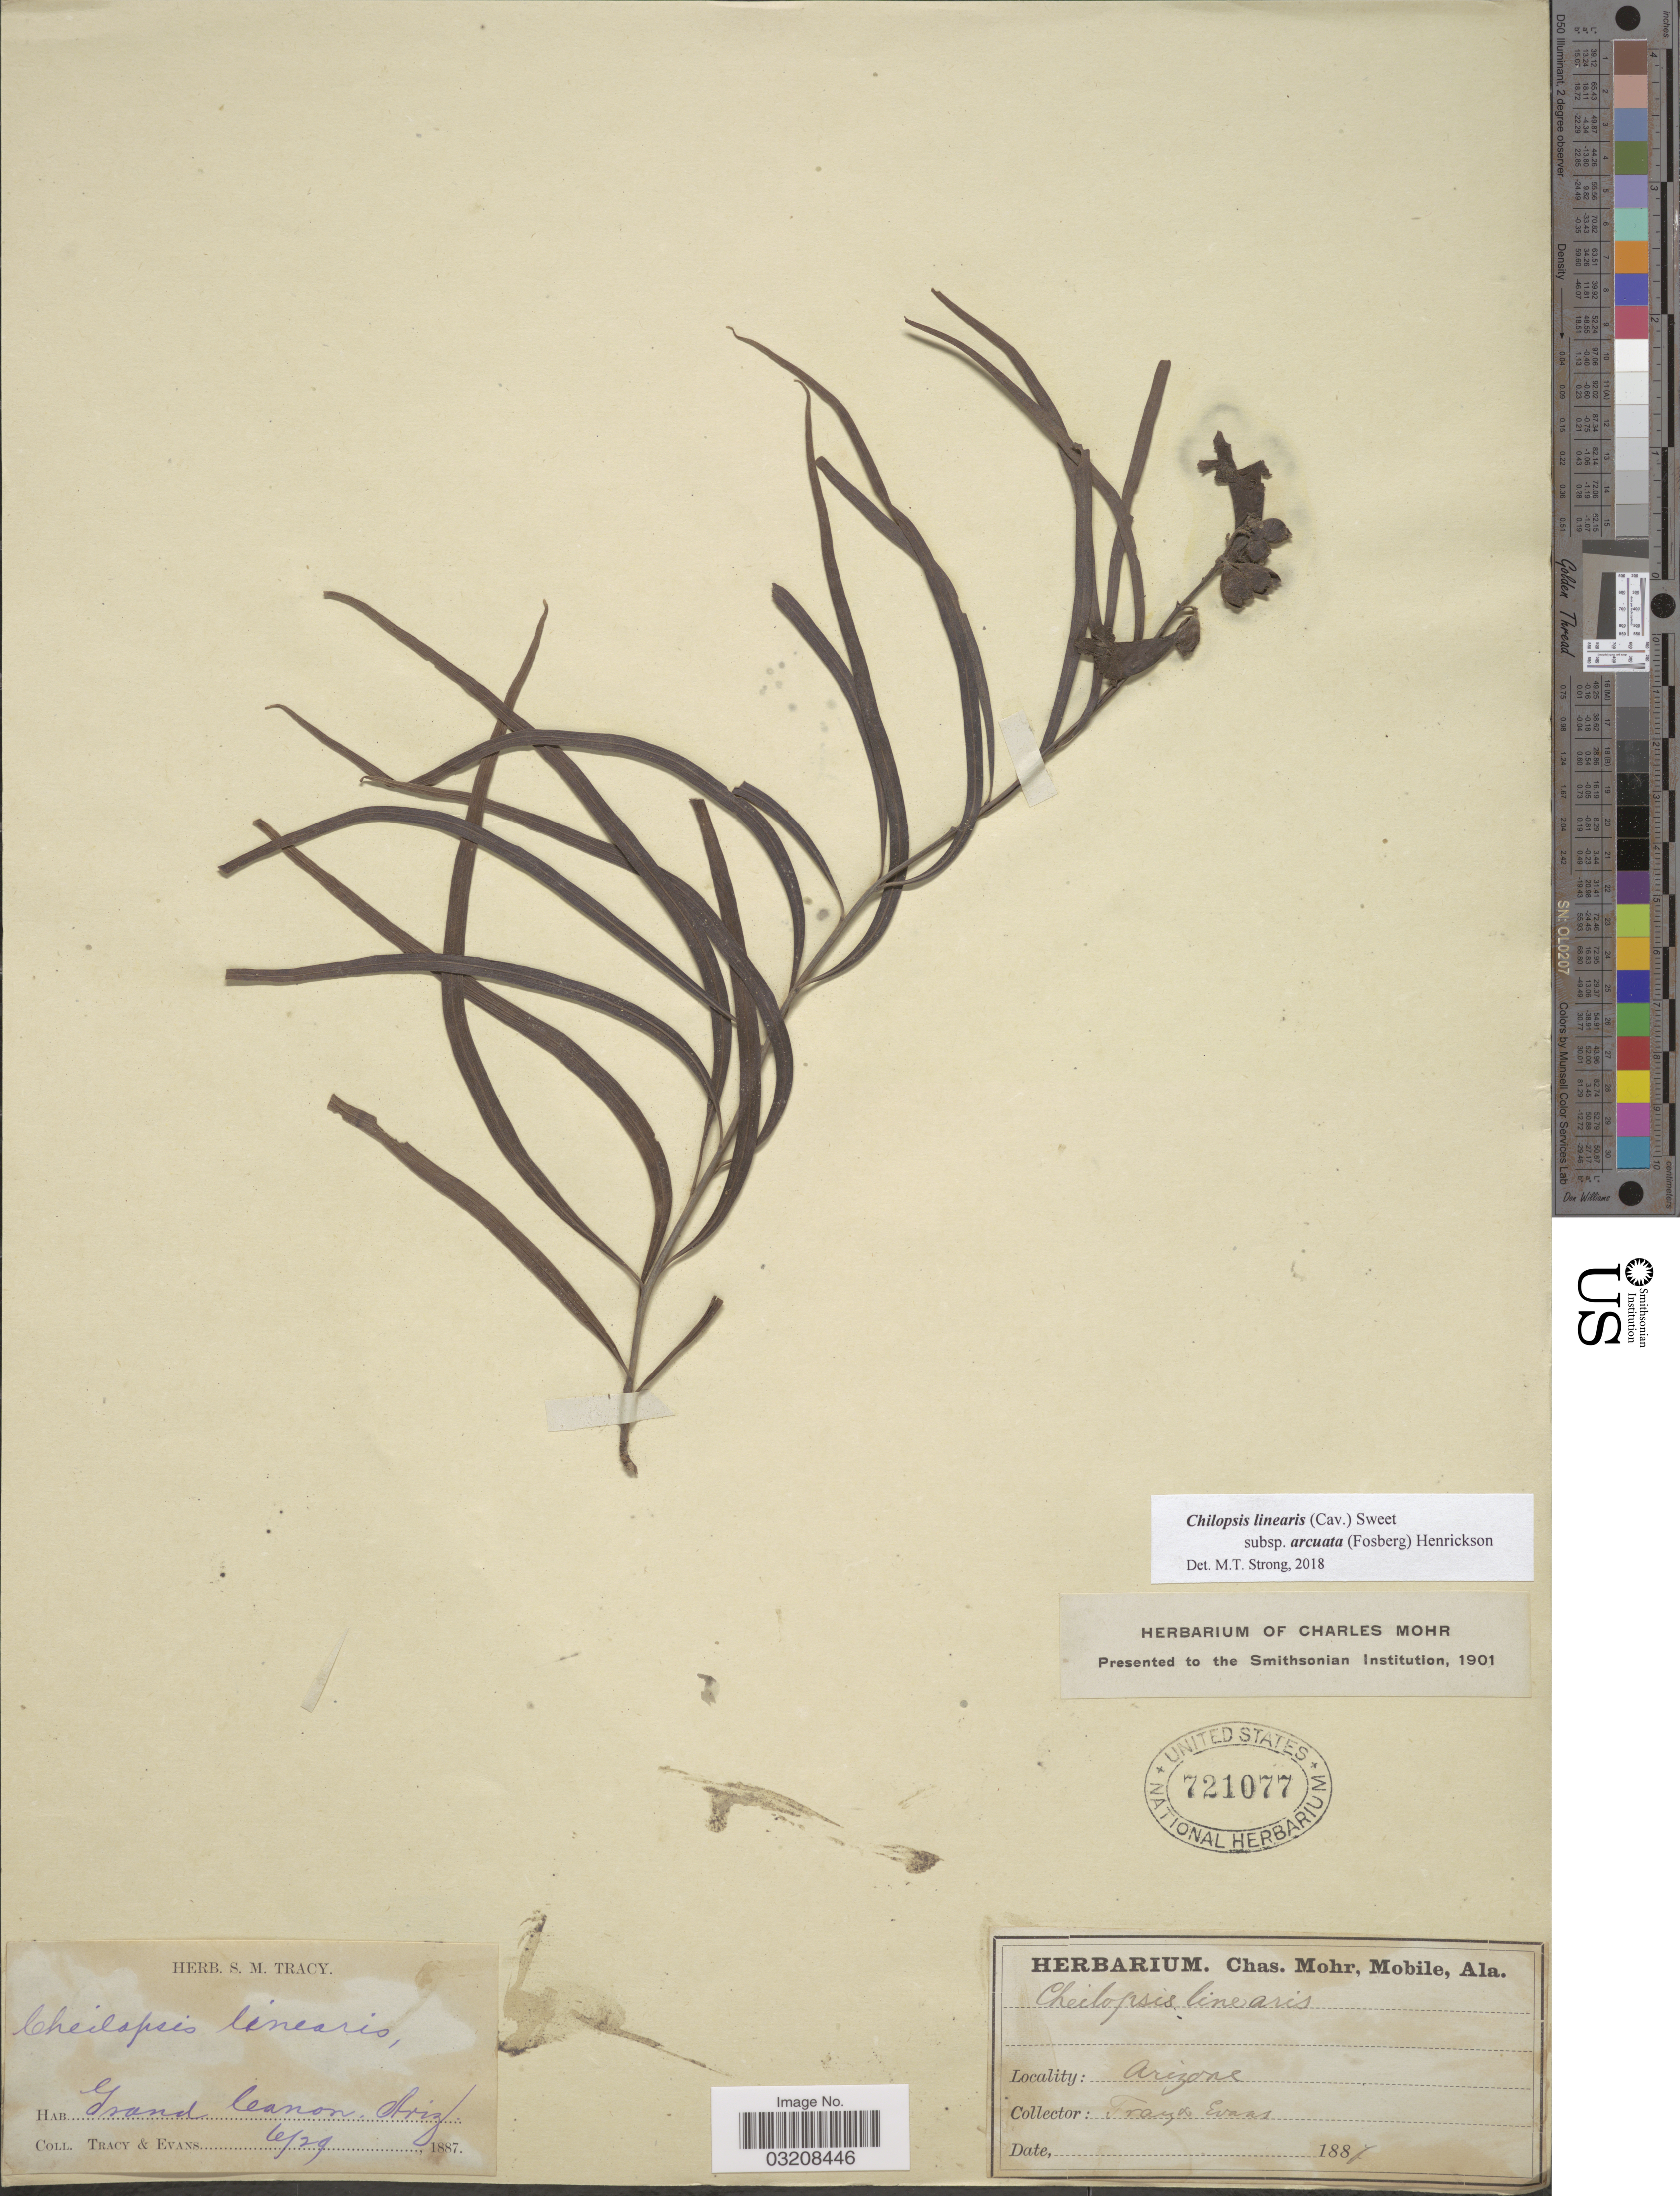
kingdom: Plantae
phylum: Tracheophyta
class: Magnoliopsida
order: Lamiales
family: Bignoniaceae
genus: Chilopsis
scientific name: Chilopsis linearis subsp. arcuata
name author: (Fosberg) Henrickson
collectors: -. Tracy & -- Evans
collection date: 1887-06-29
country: United States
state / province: Arizona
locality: Grand Canon, Ariz.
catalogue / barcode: US 721077